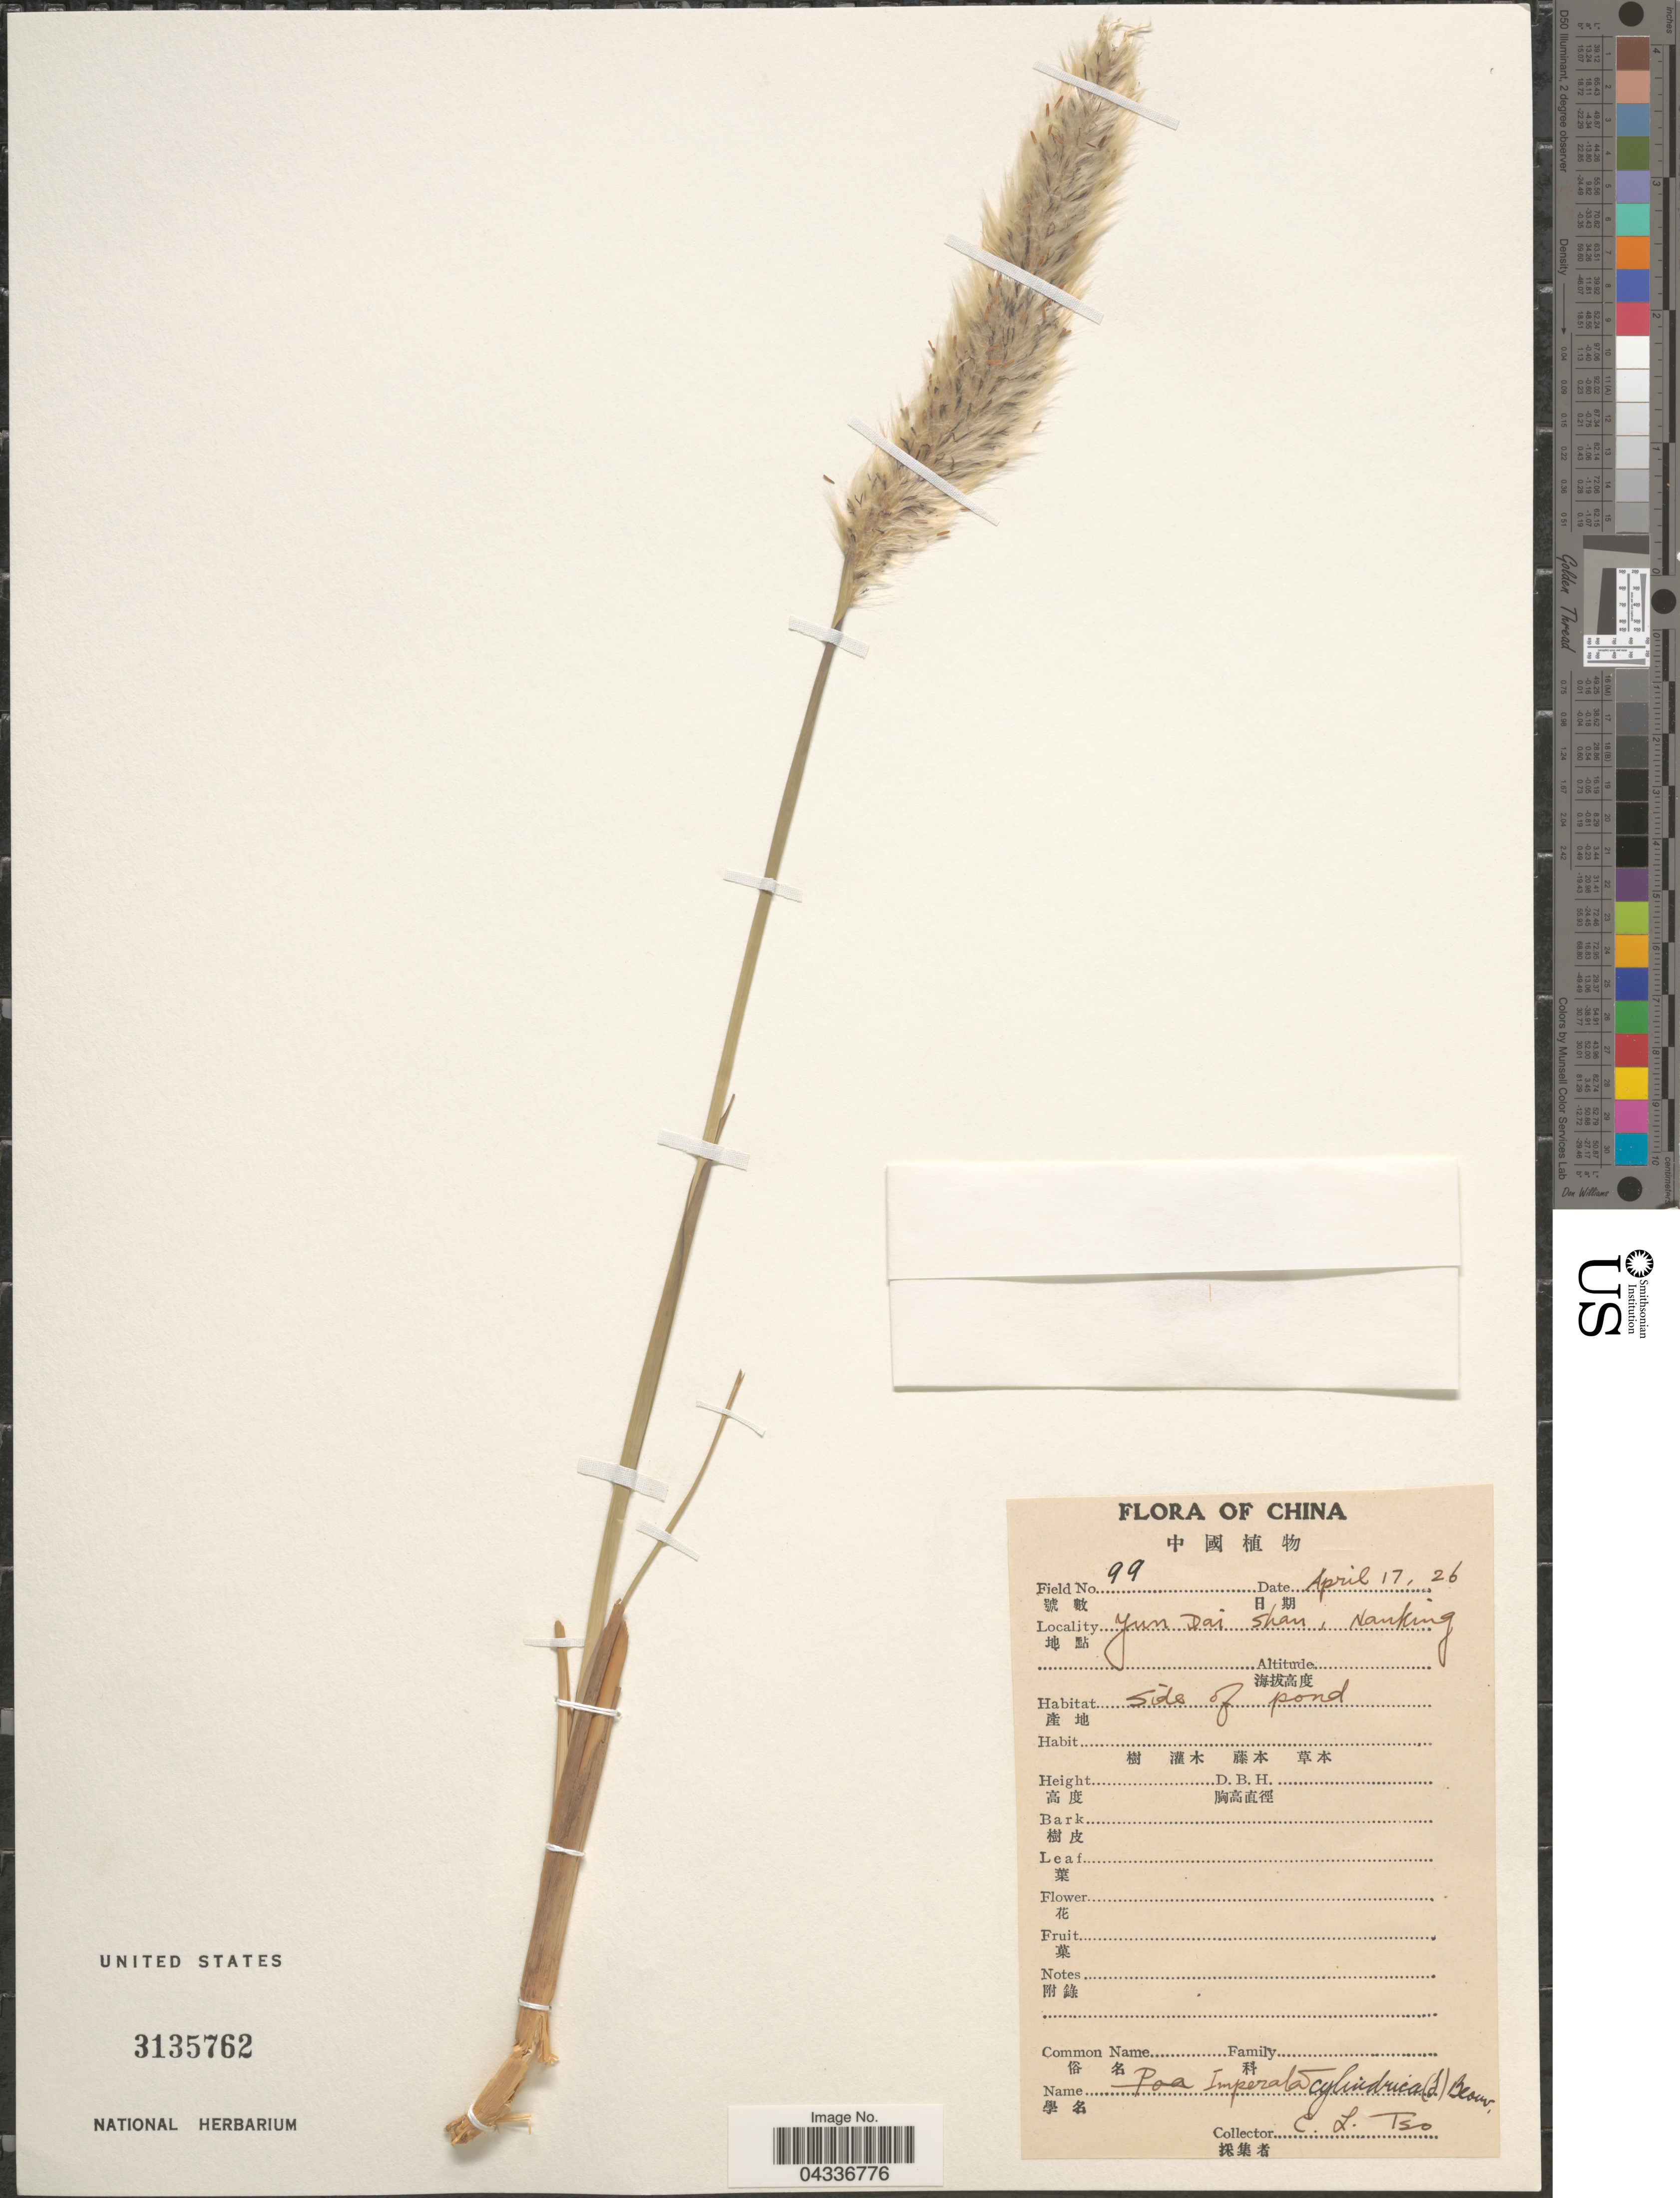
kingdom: Plantae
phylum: Tracheophyta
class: Liliopsida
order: Poales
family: Poaceae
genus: Imperata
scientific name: Imperata cylindrica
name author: (L.) P. Beauv.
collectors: C. Tso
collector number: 99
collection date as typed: Transcribed d/m/y: 17/4/26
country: China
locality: Yun Dai Shan, Nanking.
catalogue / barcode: US 3135762